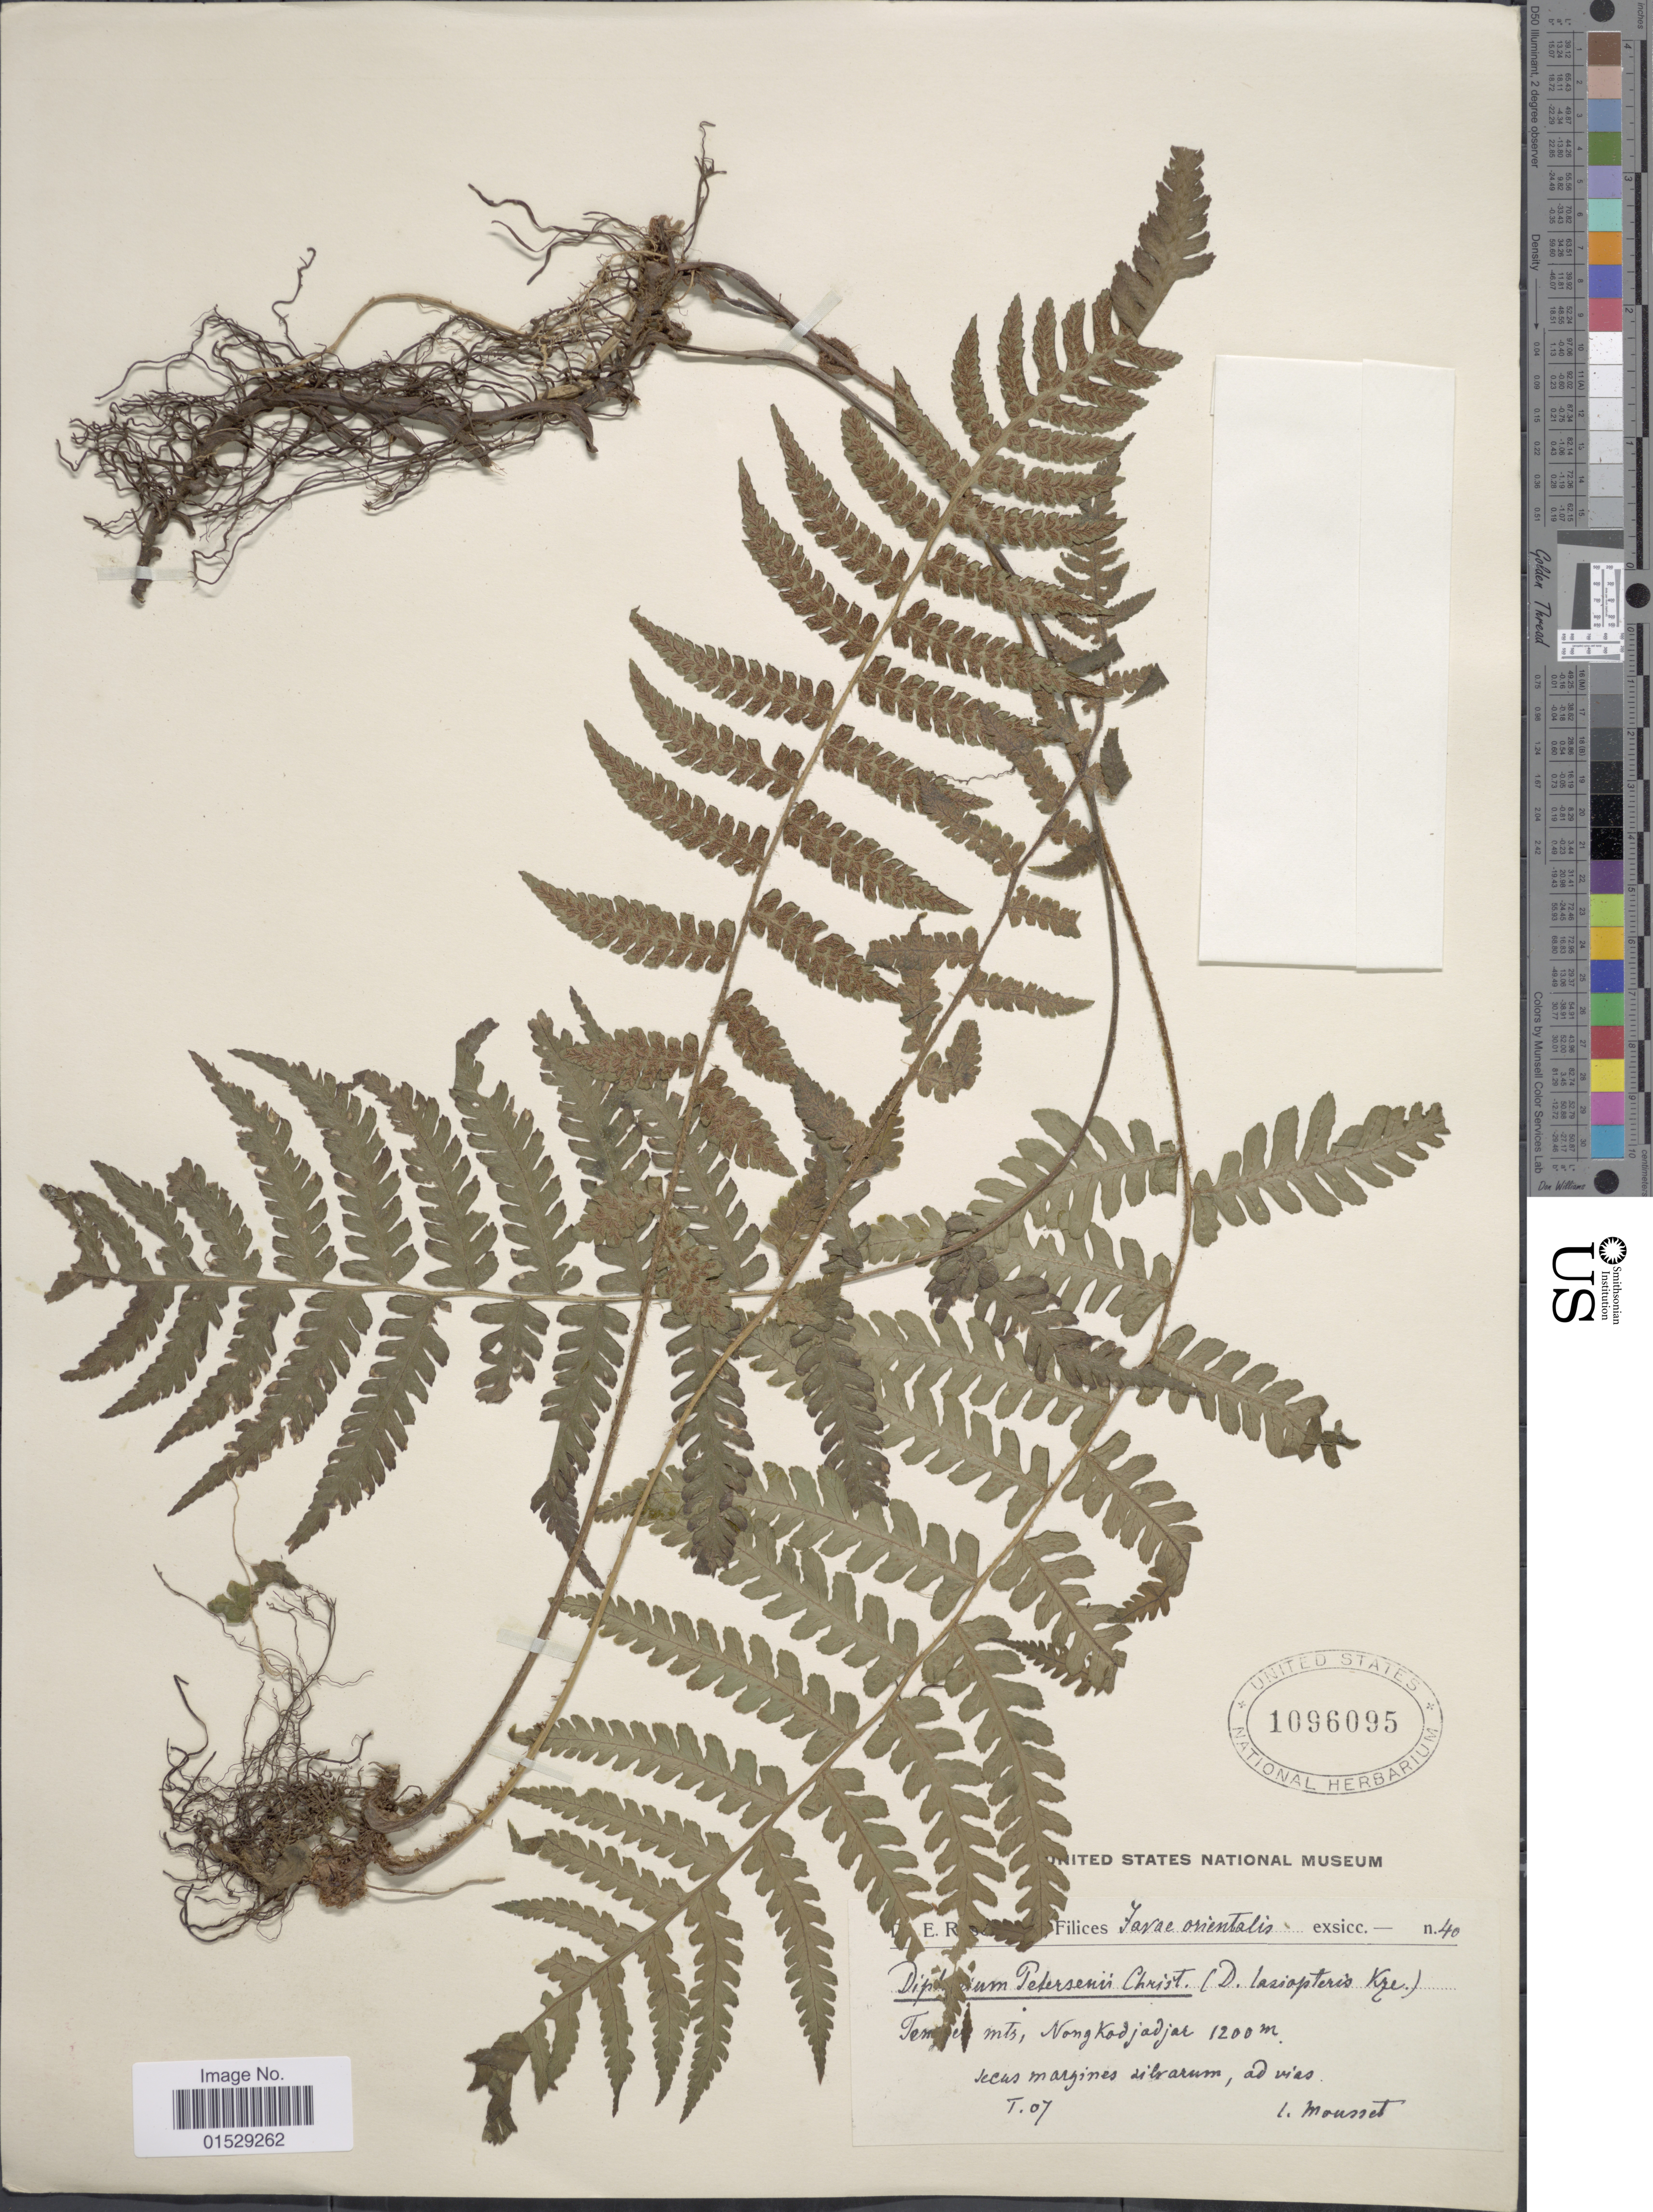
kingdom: Plantae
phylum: Tracheophyta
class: Polypodiopsida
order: Polypodiales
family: Athyriaceae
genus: Deparia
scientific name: Deparia petersenii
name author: (Kunze) M. Kato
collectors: Mousset, --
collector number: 40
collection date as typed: Transcribed d/m/y: /1/7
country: Indonesia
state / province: Java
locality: Tengger mts., Nong Kodjadjar. Secus margines silvarum, ad vias.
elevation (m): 1200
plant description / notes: Corrected "Tem mts." to Tengger mts. Added "Secus margines silvarum, ad vias."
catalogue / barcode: US 1096095